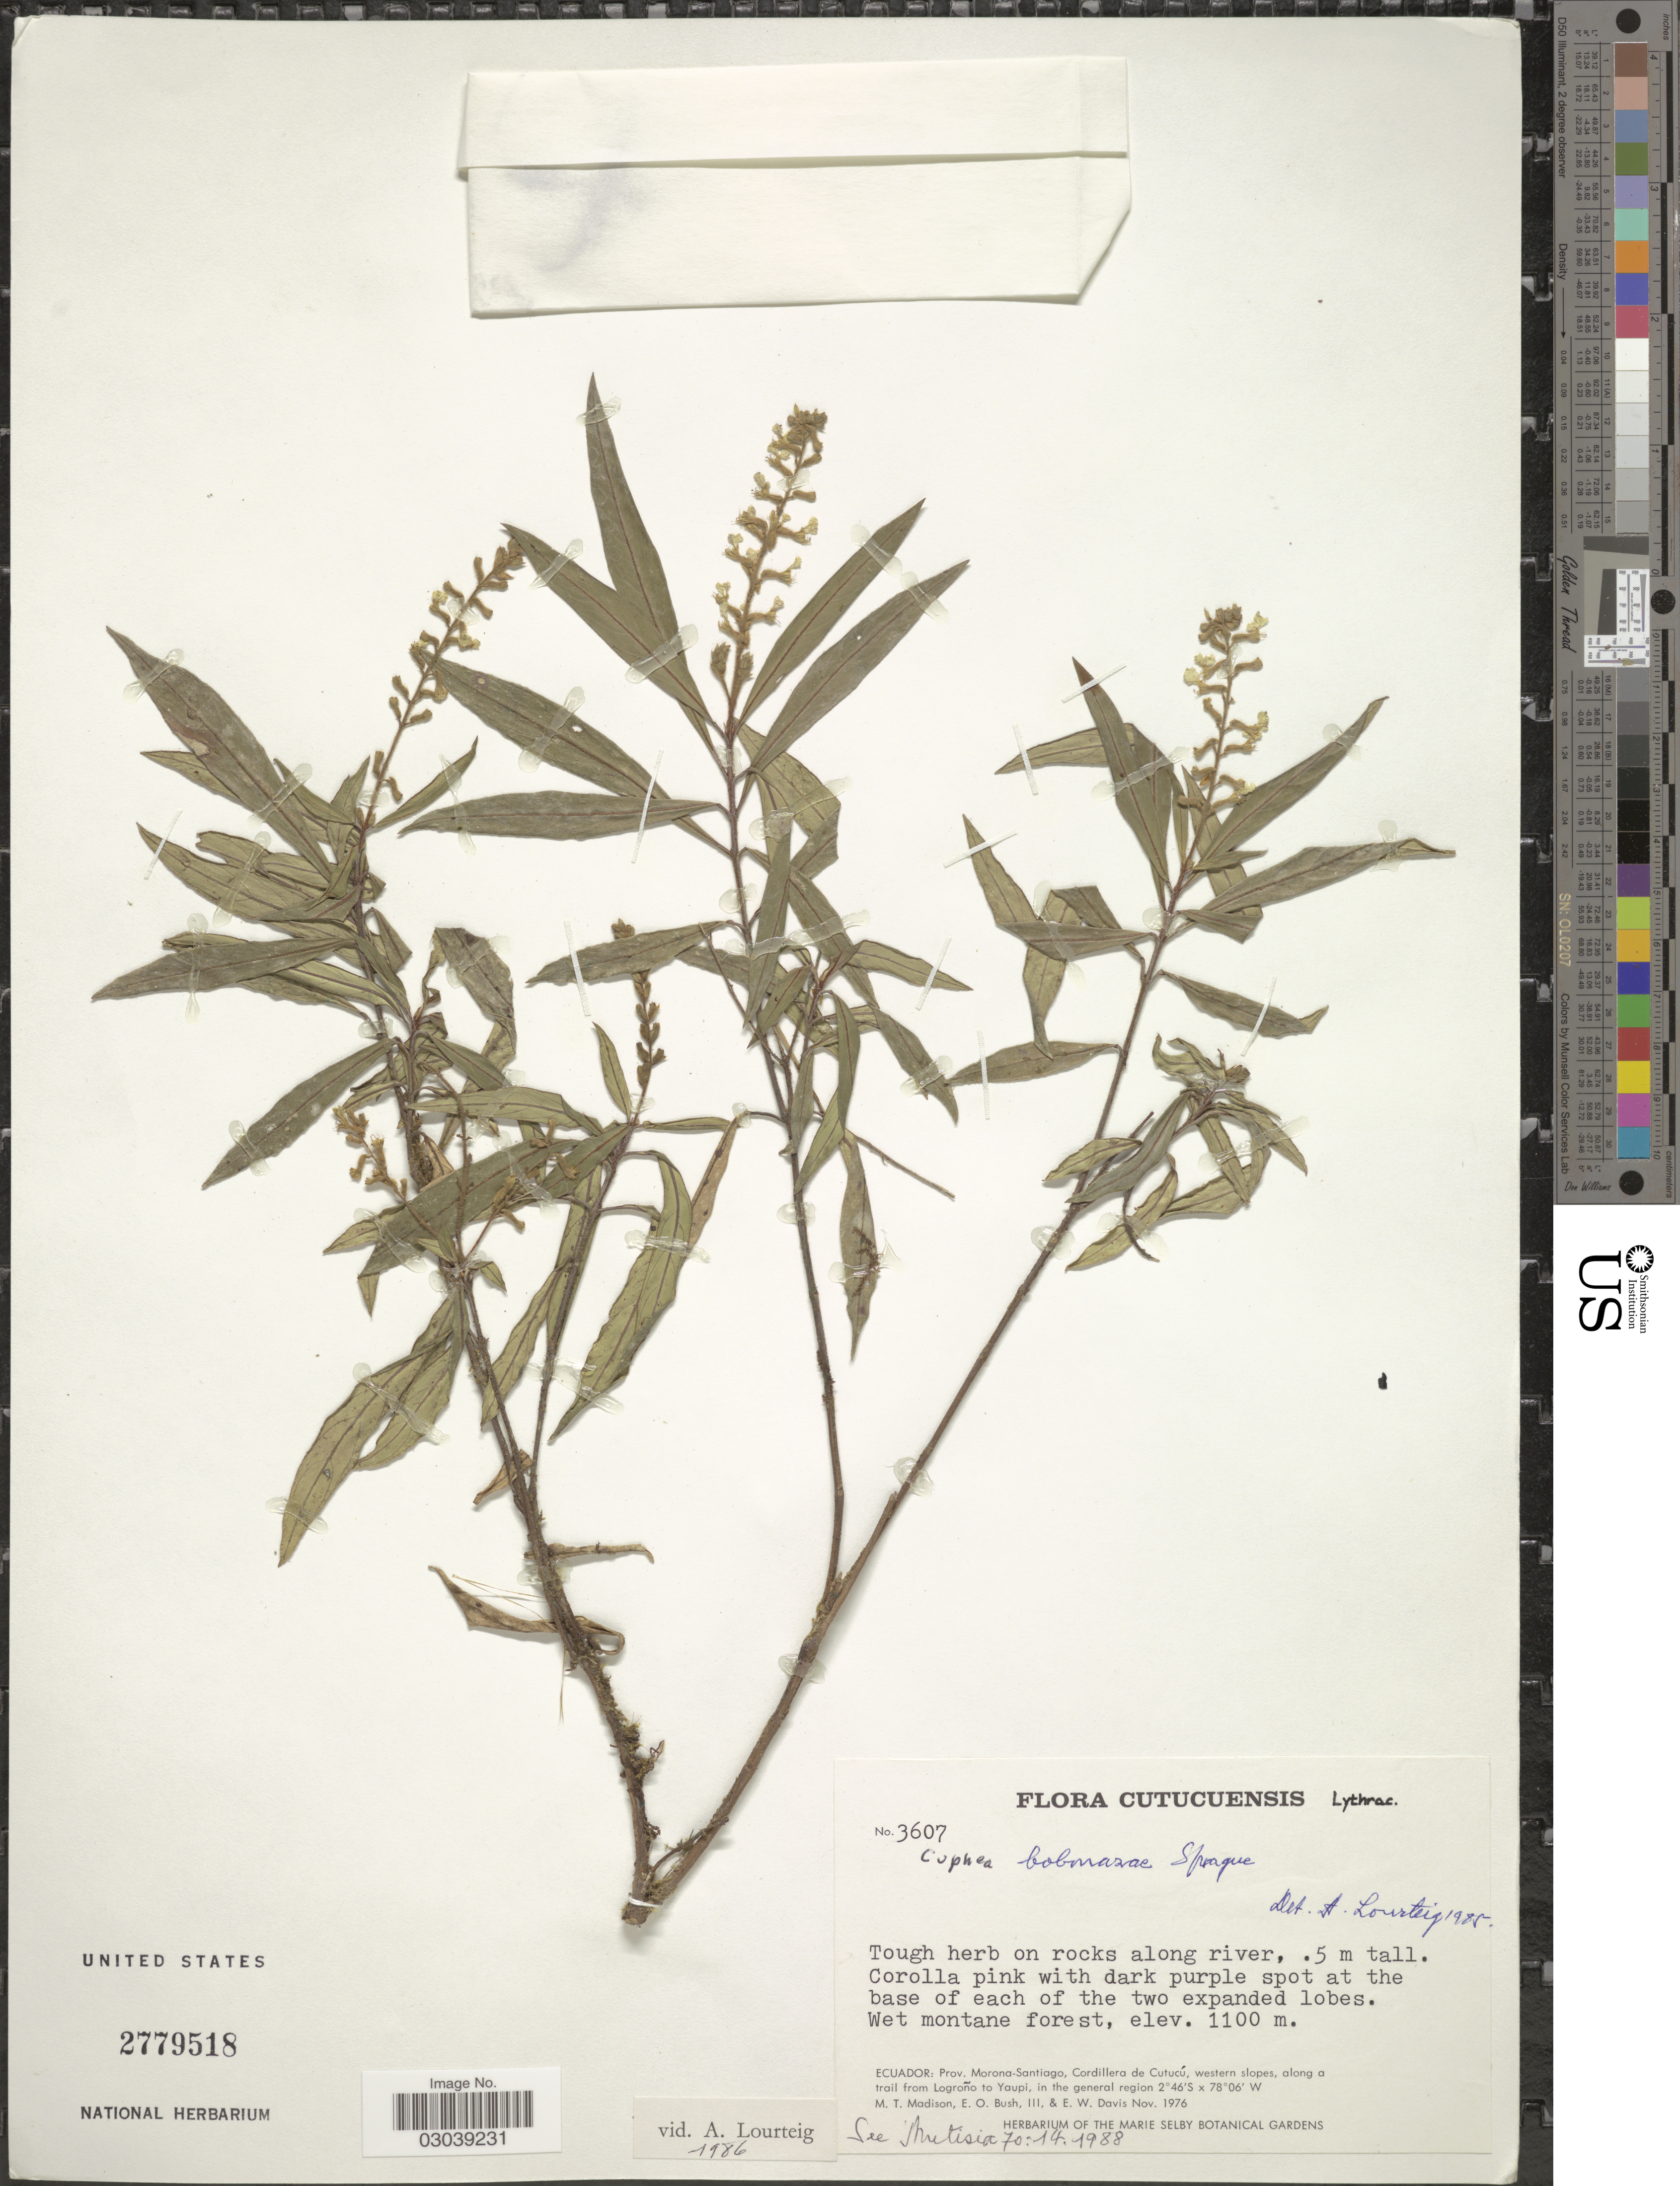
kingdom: Plantae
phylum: Tracheophyta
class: Magnoliopsida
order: Myrtales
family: Lythraceae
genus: Cuphea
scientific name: Cuphea bobonazae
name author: Sprague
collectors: M. T. Madison, E. O. Bush & E. W. Davis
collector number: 3607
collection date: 1976-11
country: Ecuador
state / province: Morona-Santiago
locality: Cordillera de Cutucú, western slopes, along a trail from Logroño to Yaupi, in the general region.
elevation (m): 1100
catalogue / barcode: US 2779518